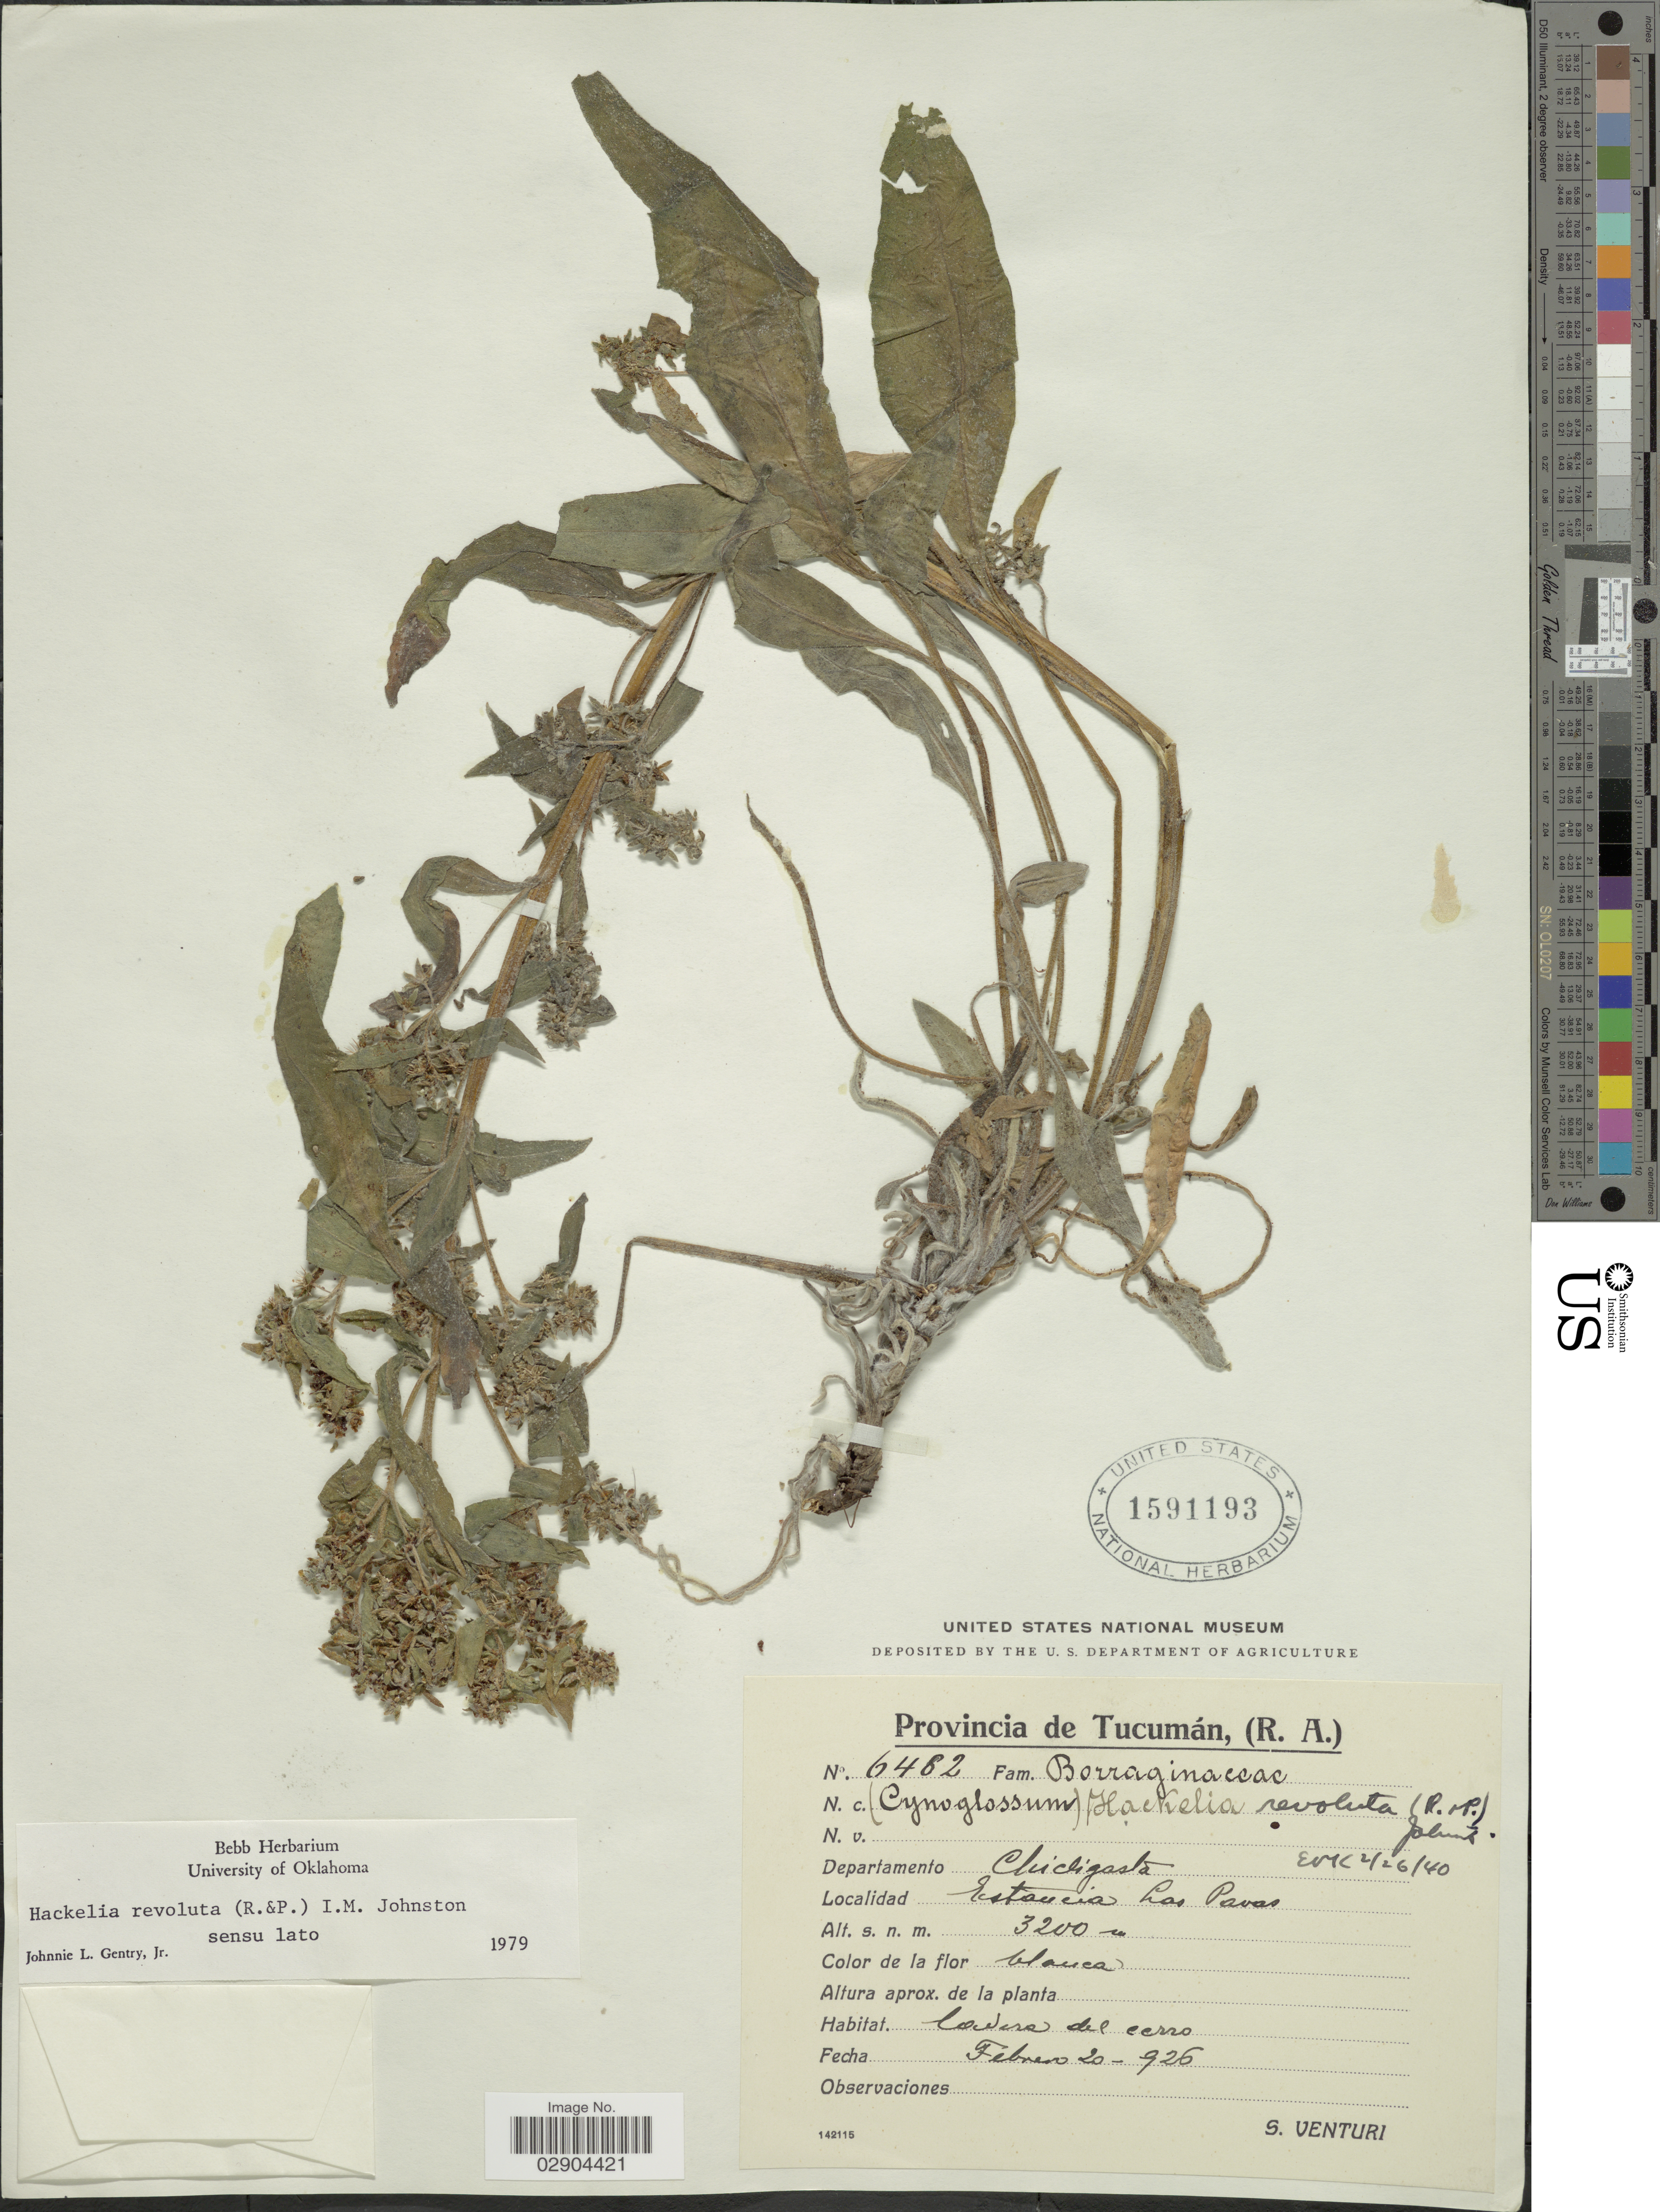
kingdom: Plantae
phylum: Tracheophyta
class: Magnoliopsida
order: Boraginales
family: Boraginaceae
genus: Hackelia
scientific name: Hackelia revoluta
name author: (Ruiz & Pav.) I.M. Johnst.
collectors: S. Venturi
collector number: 6482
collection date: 1926-02-20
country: Argentina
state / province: Tucuman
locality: Provincia de Tucumán, (R.A.). Departamento Chichigasta. Estancia Las Pavas.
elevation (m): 3200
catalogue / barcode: US 1591193